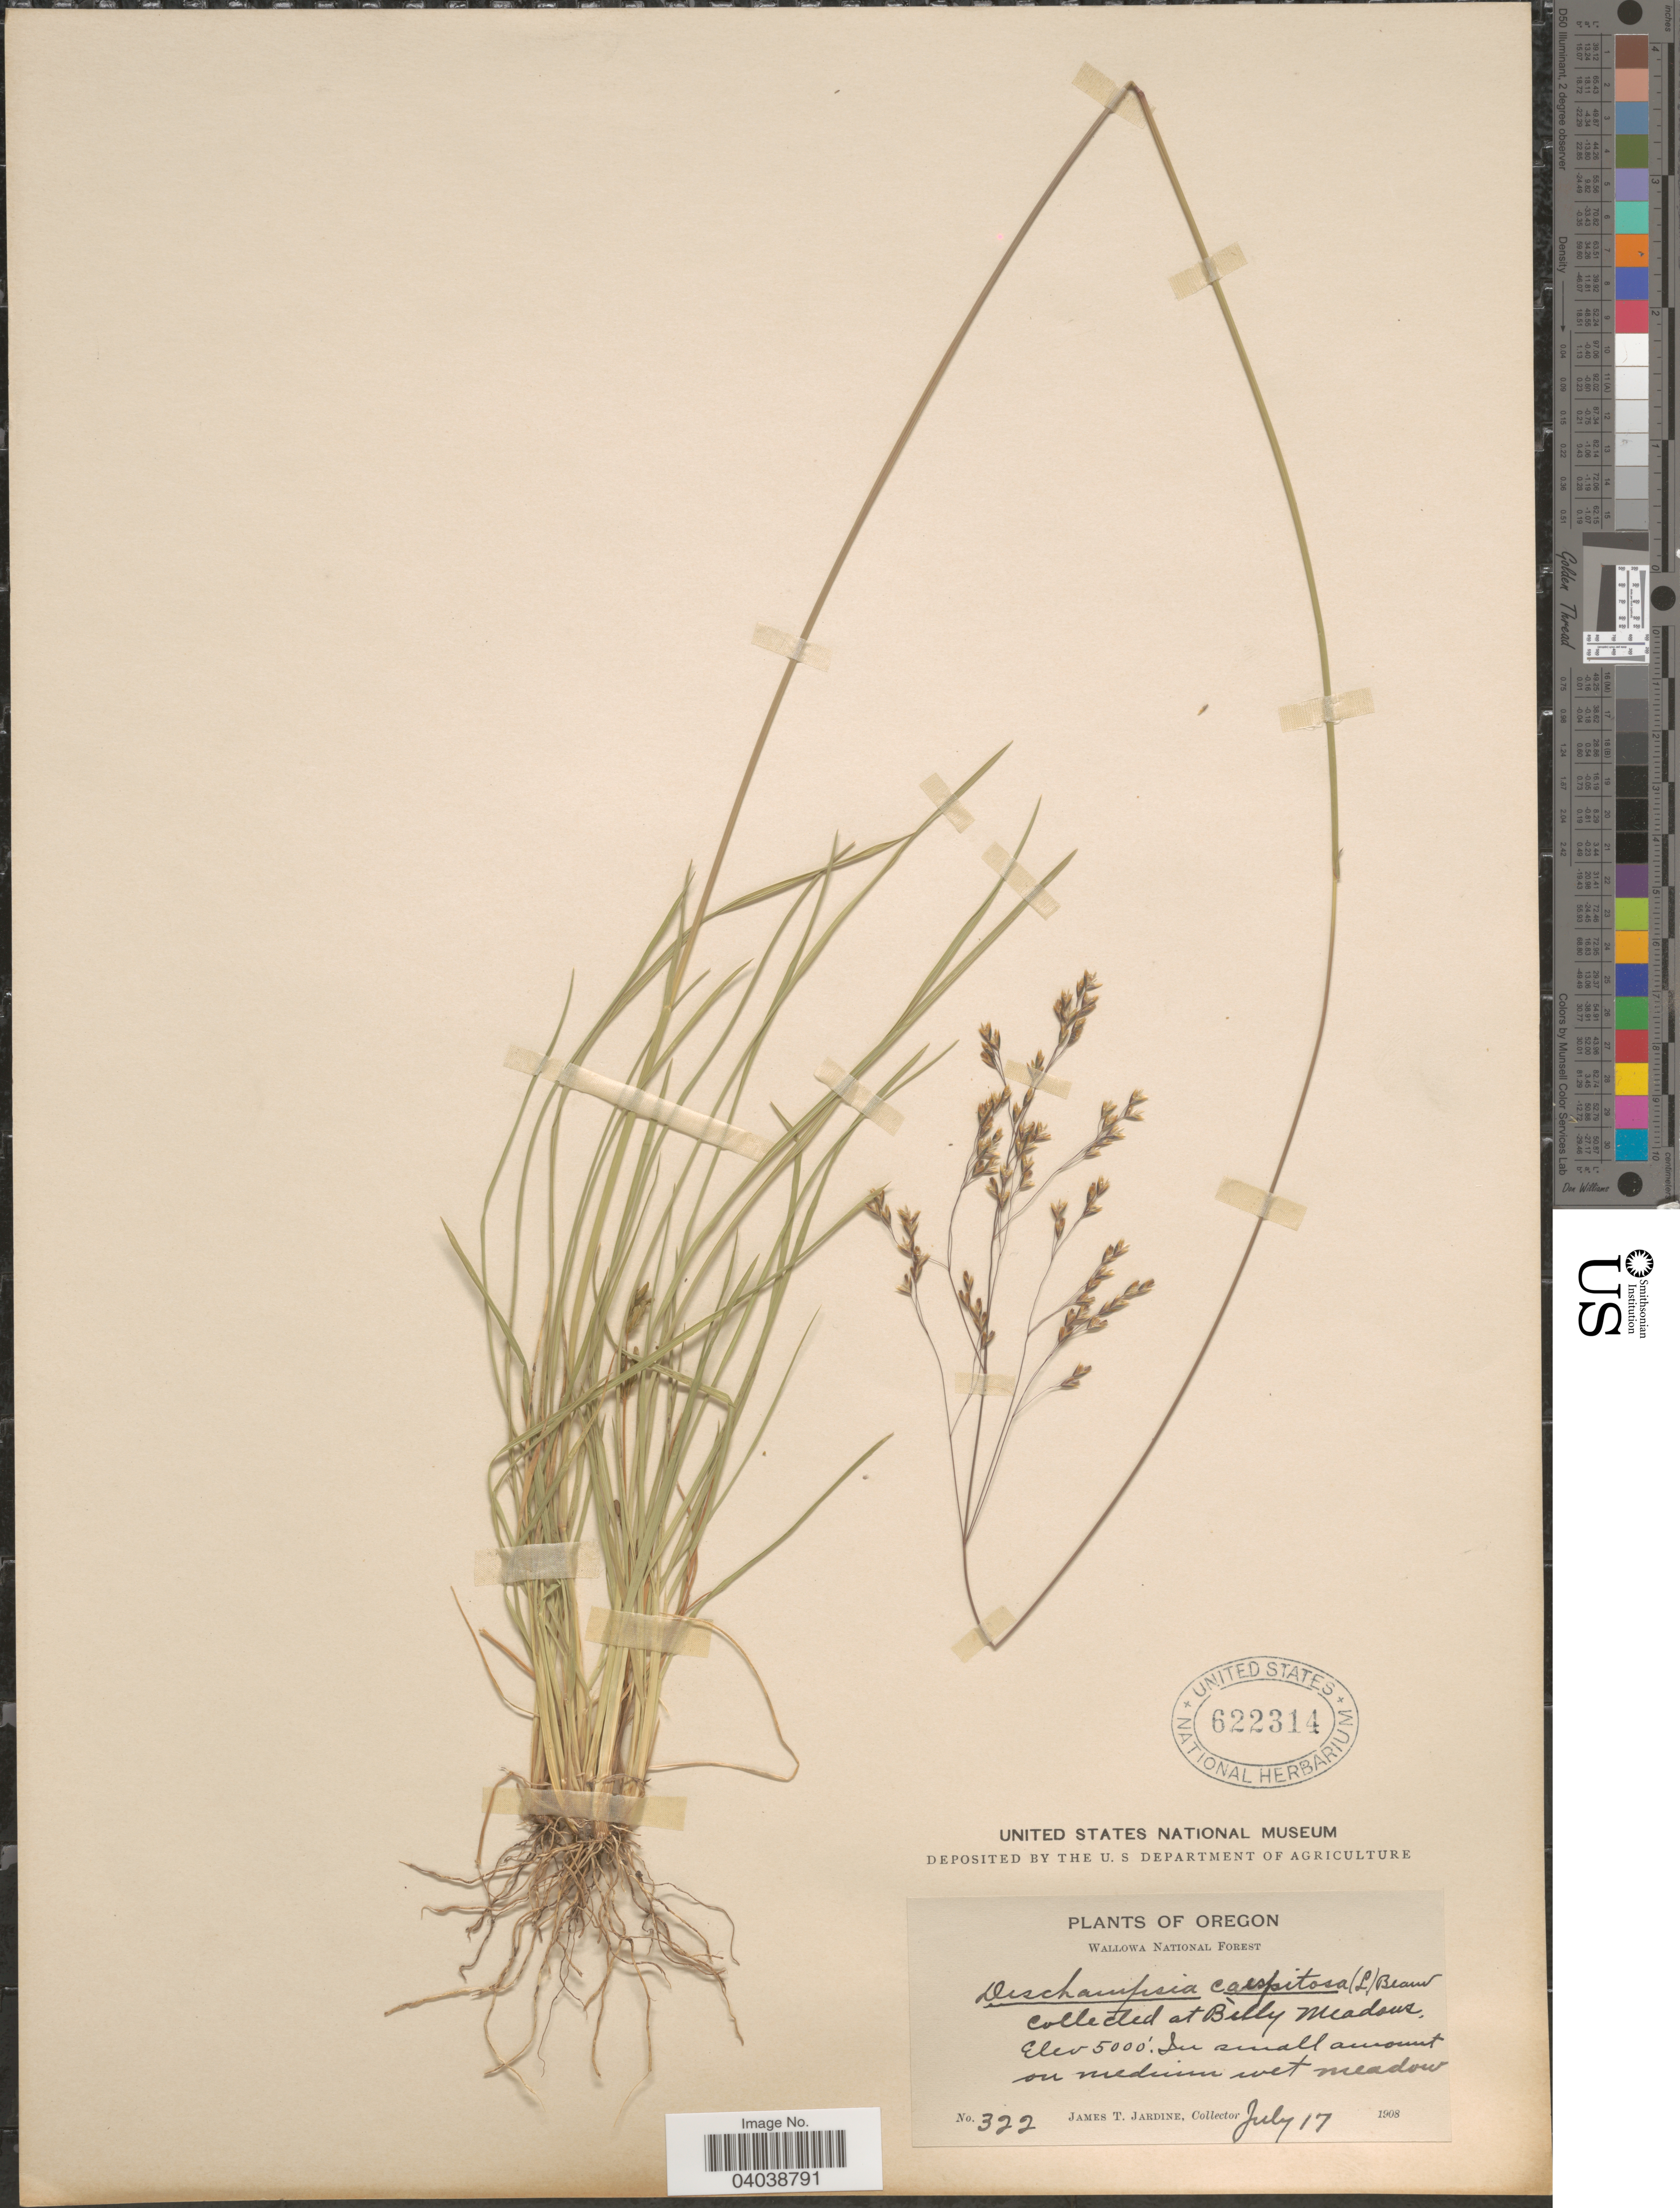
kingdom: Plantae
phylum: Tracheophyta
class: Liliopsida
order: Poales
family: Poaceae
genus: Deschampsia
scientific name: Deschampsia cespitosa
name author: (L.) P. Beauv.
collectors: J. T. Jardine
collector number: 322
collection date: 1908-07-17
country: United States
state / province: Oregon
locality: Wallowa National Forest. At Billy Meadows.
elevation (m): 1524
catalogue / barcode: US 622314